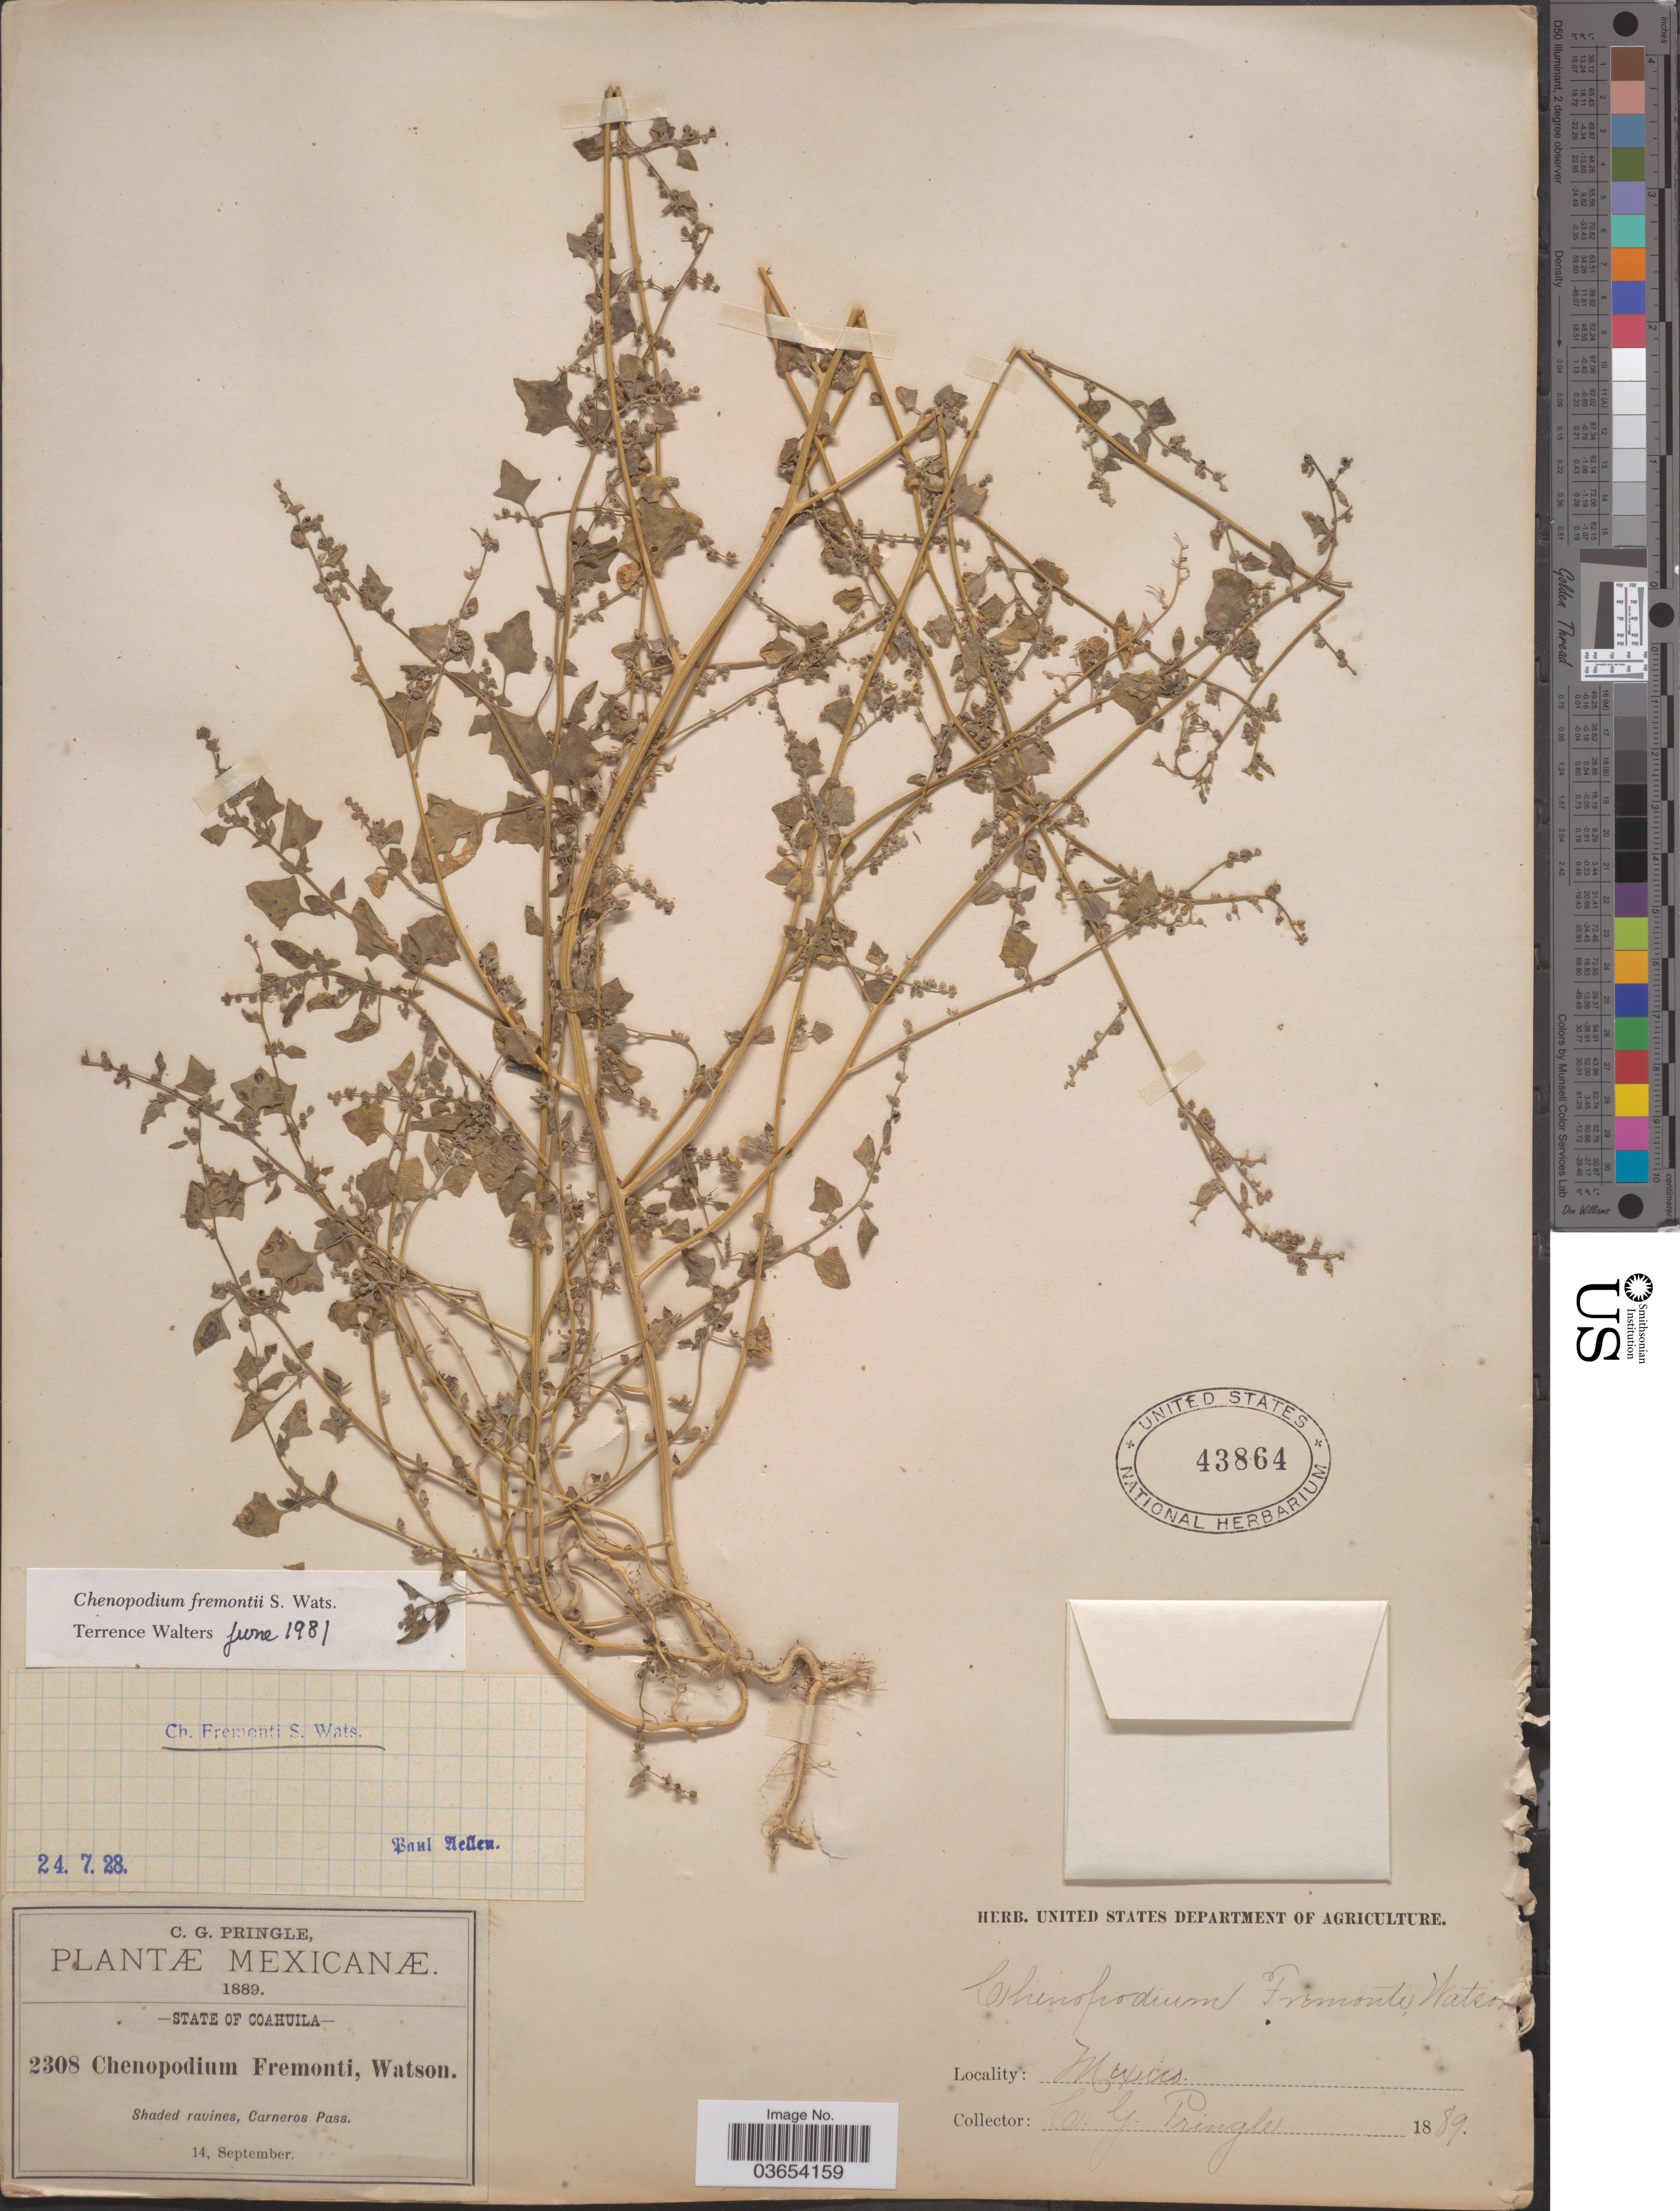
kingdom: Plantae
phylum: Tracheophyta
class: Magnoliopsida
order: Caryophyllales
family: Amaranthaceae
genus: Chenopodium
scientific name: Chenopodium fremontii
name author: S. Watson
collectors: C. G. Pringle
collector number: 2308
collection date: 1889-09-14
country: Mexico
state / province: Coahuila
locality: Carneros Pass.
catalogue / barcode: US 43864